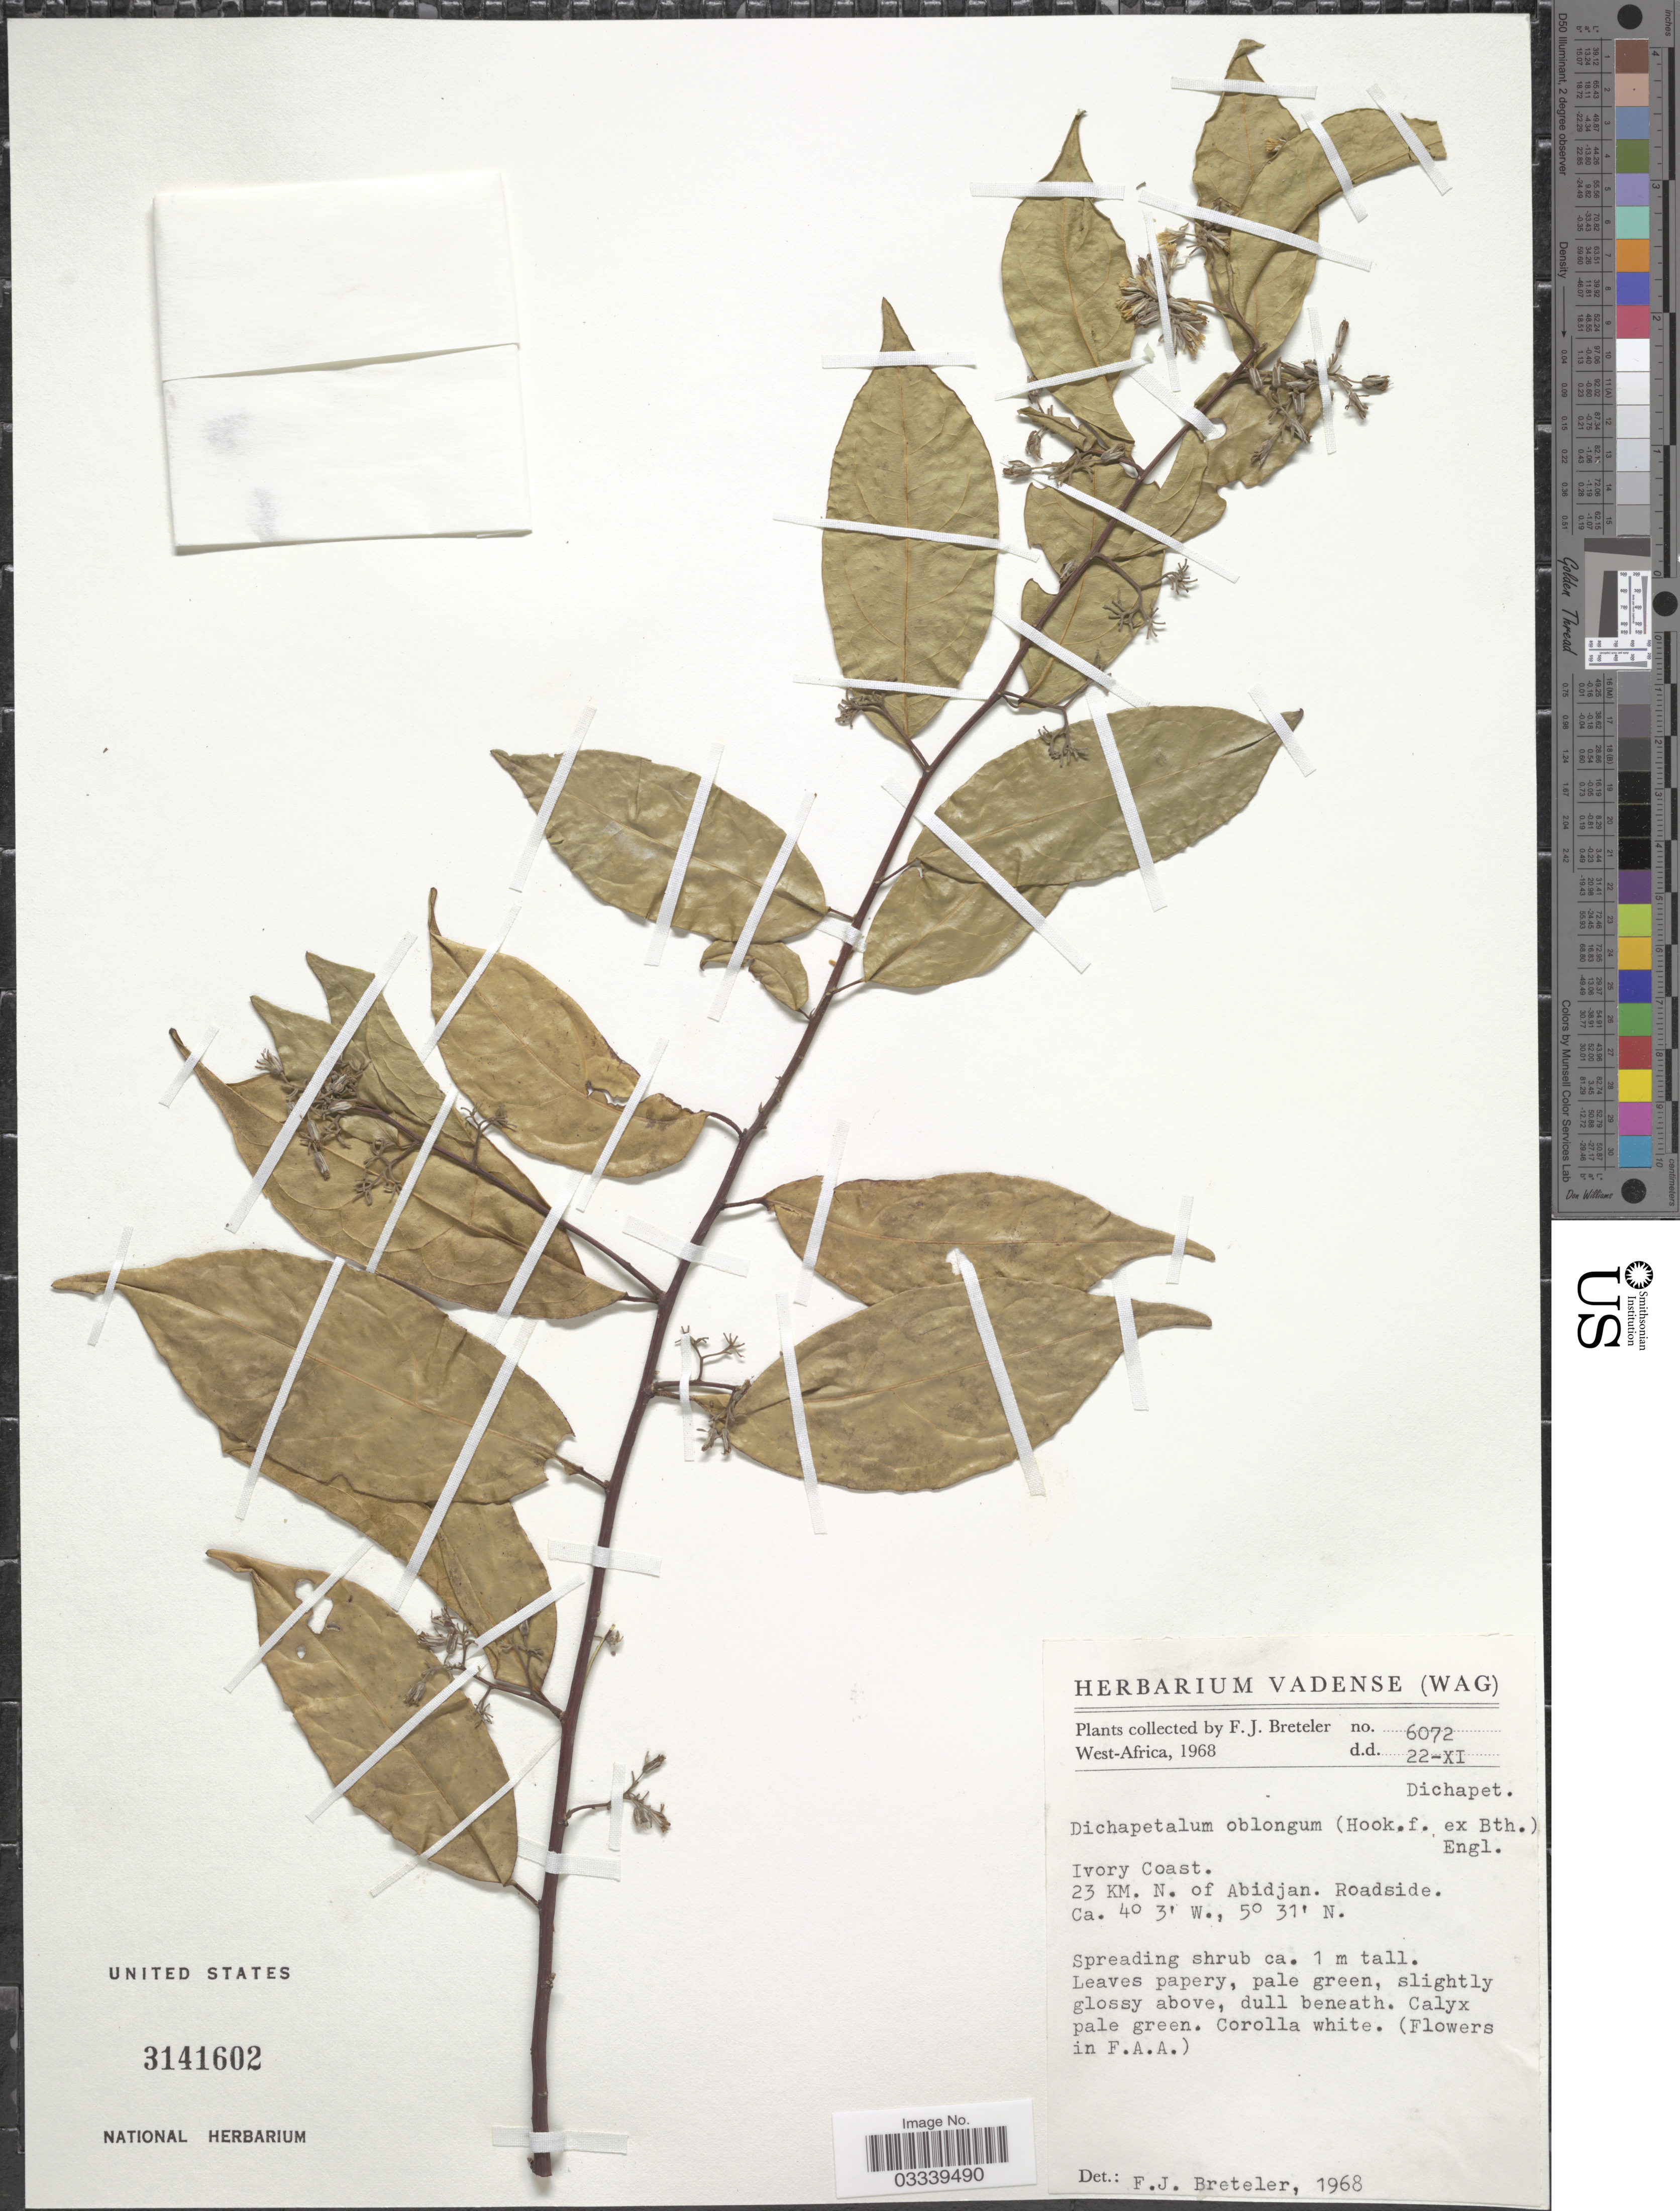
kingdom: Plantae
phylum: Tracheophyta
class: Magnoliopsida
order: Malpighiales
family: Dichapetalaceae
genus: Dichapetalum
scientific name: Dichapetalum oblongum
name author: (Hook. f.) Engl.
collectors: F. J. Breteler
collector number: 6072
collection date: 1968-11-22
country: Ivory Coast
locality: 23 KM. N. of Abidjan. Roadside.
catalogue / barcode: US 3141602